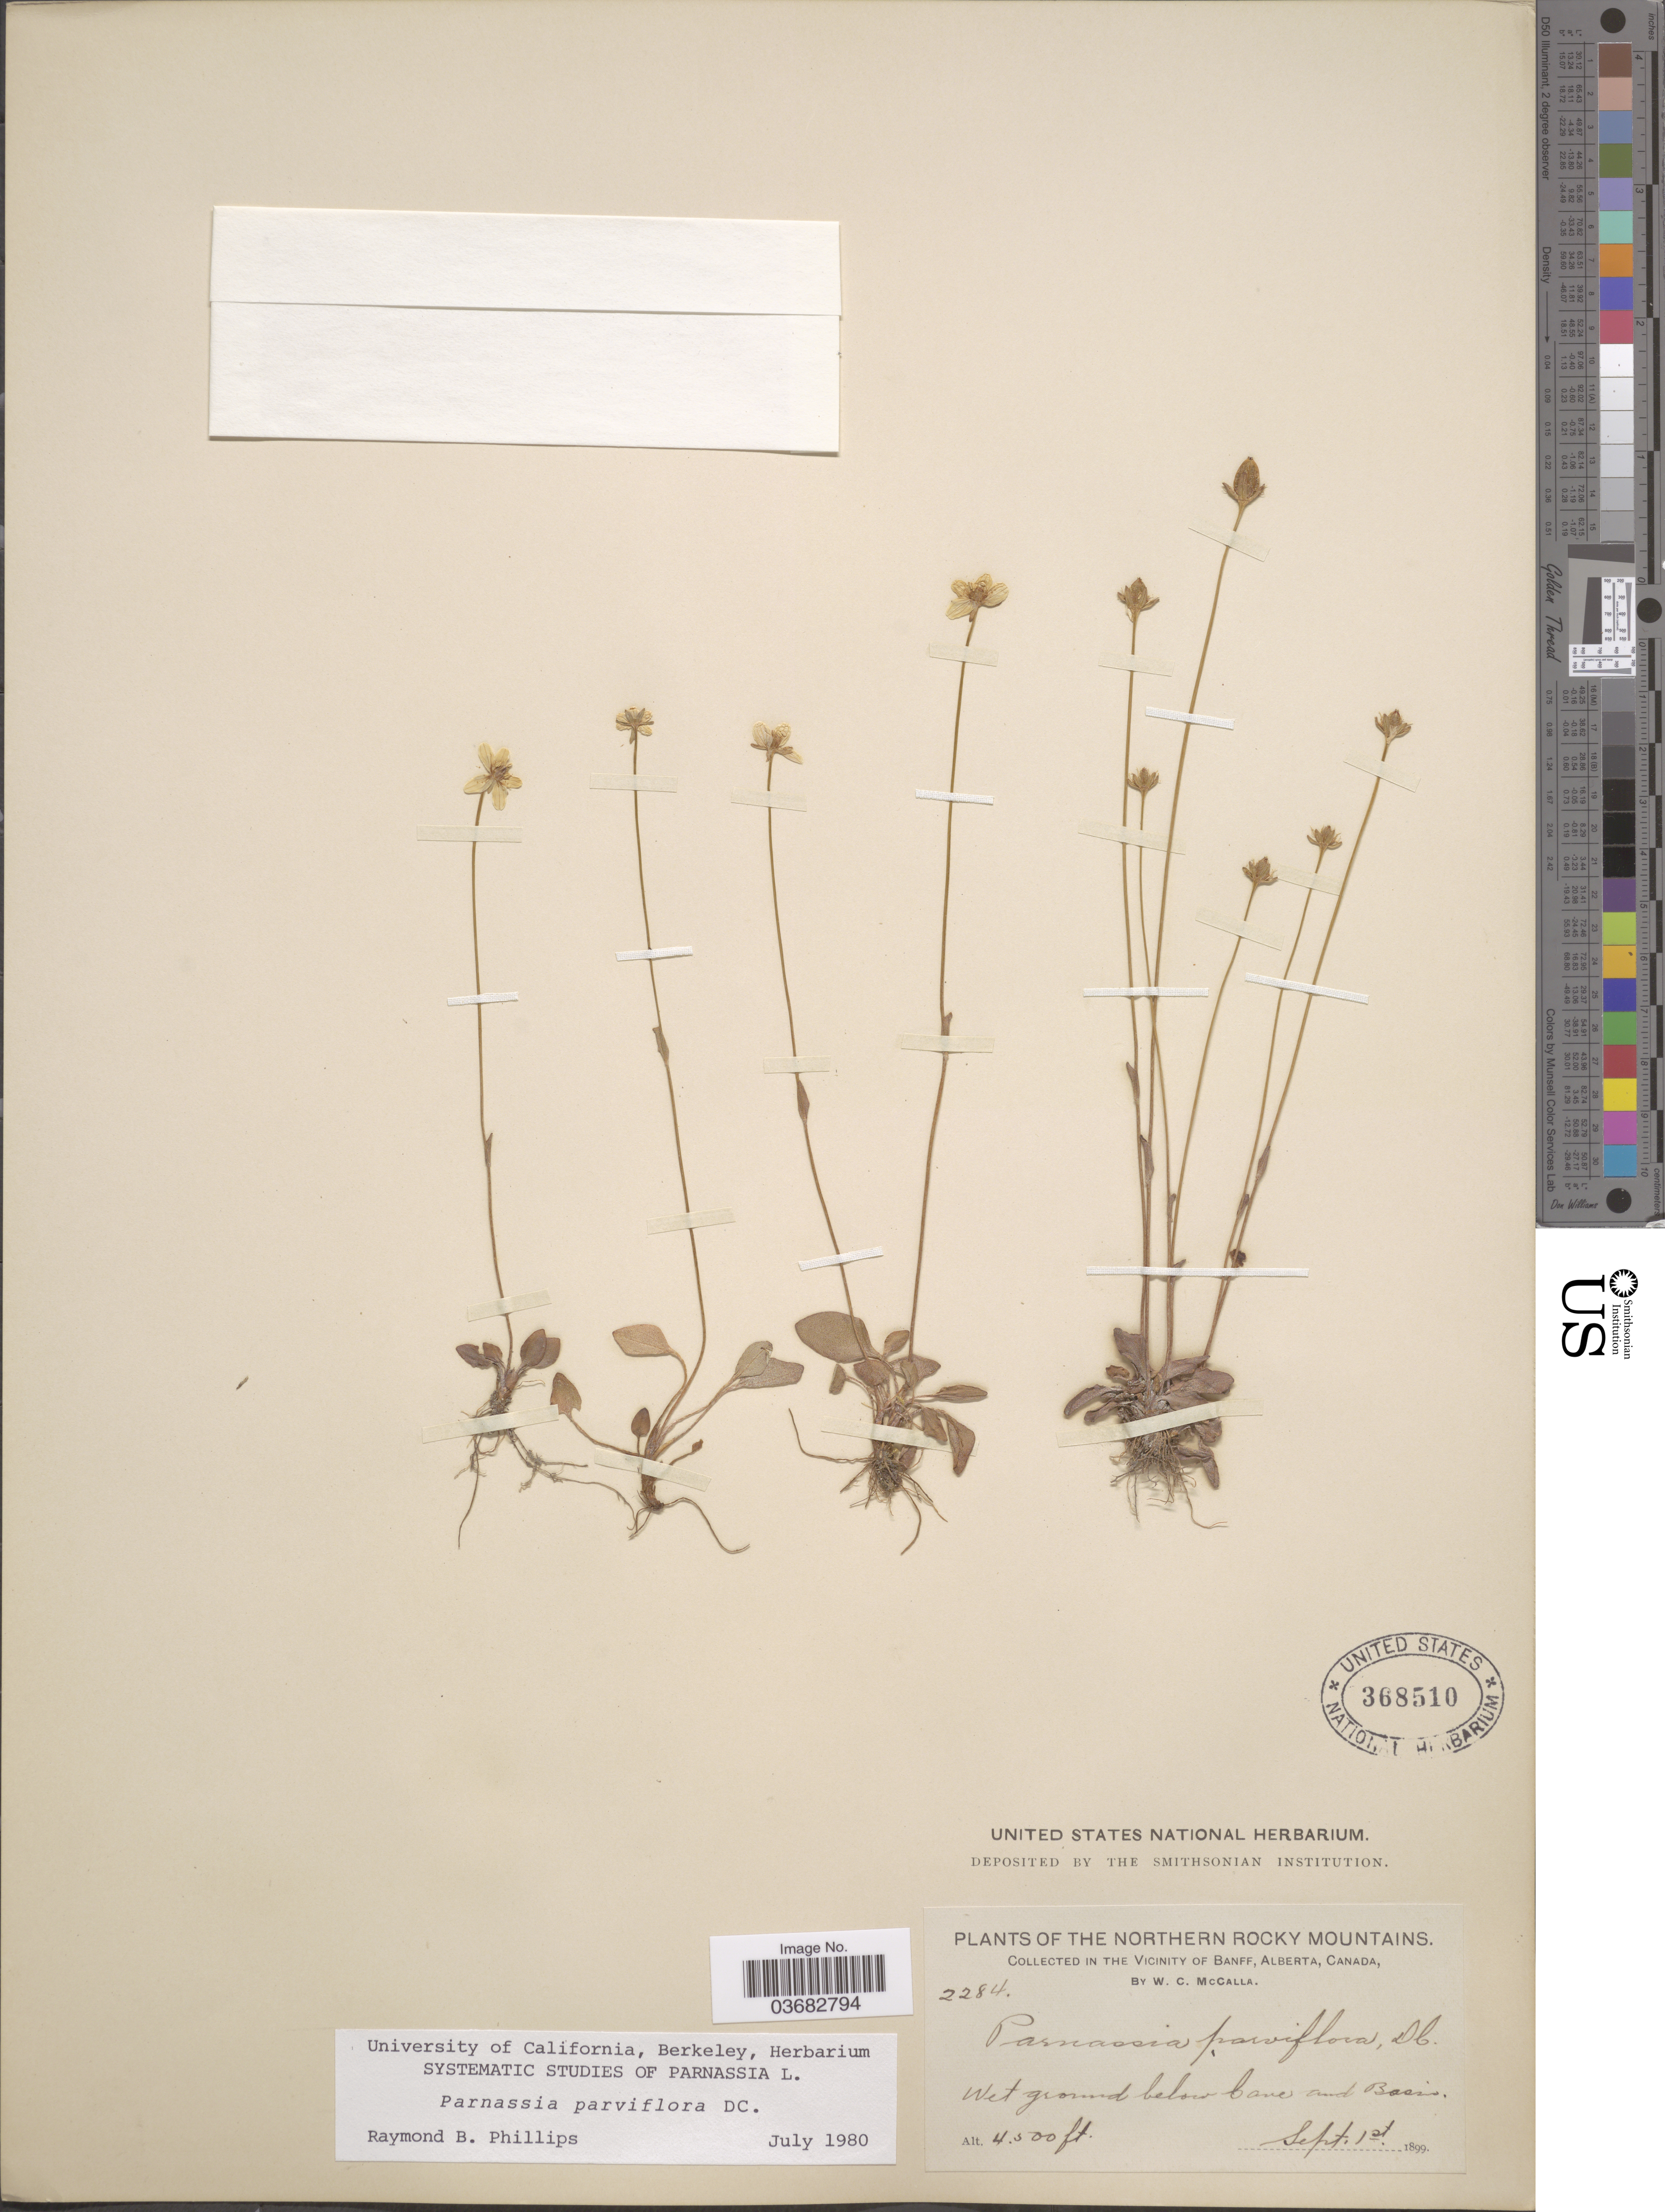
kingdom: Plantae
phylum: Tracheophyta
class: Magnoliopsida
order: Celastrales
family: Parnassiaceae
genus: Parnassia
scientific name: Parnassia parviflora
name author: DC.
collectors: W. McCalla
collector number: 2284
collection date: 1899-09-01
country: Canada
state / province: Alberta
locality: Northern Rocky Mountains. In the Vicinity of Banff. Wet ground below lane and Basin.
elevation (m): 1372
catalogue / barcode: US 368510